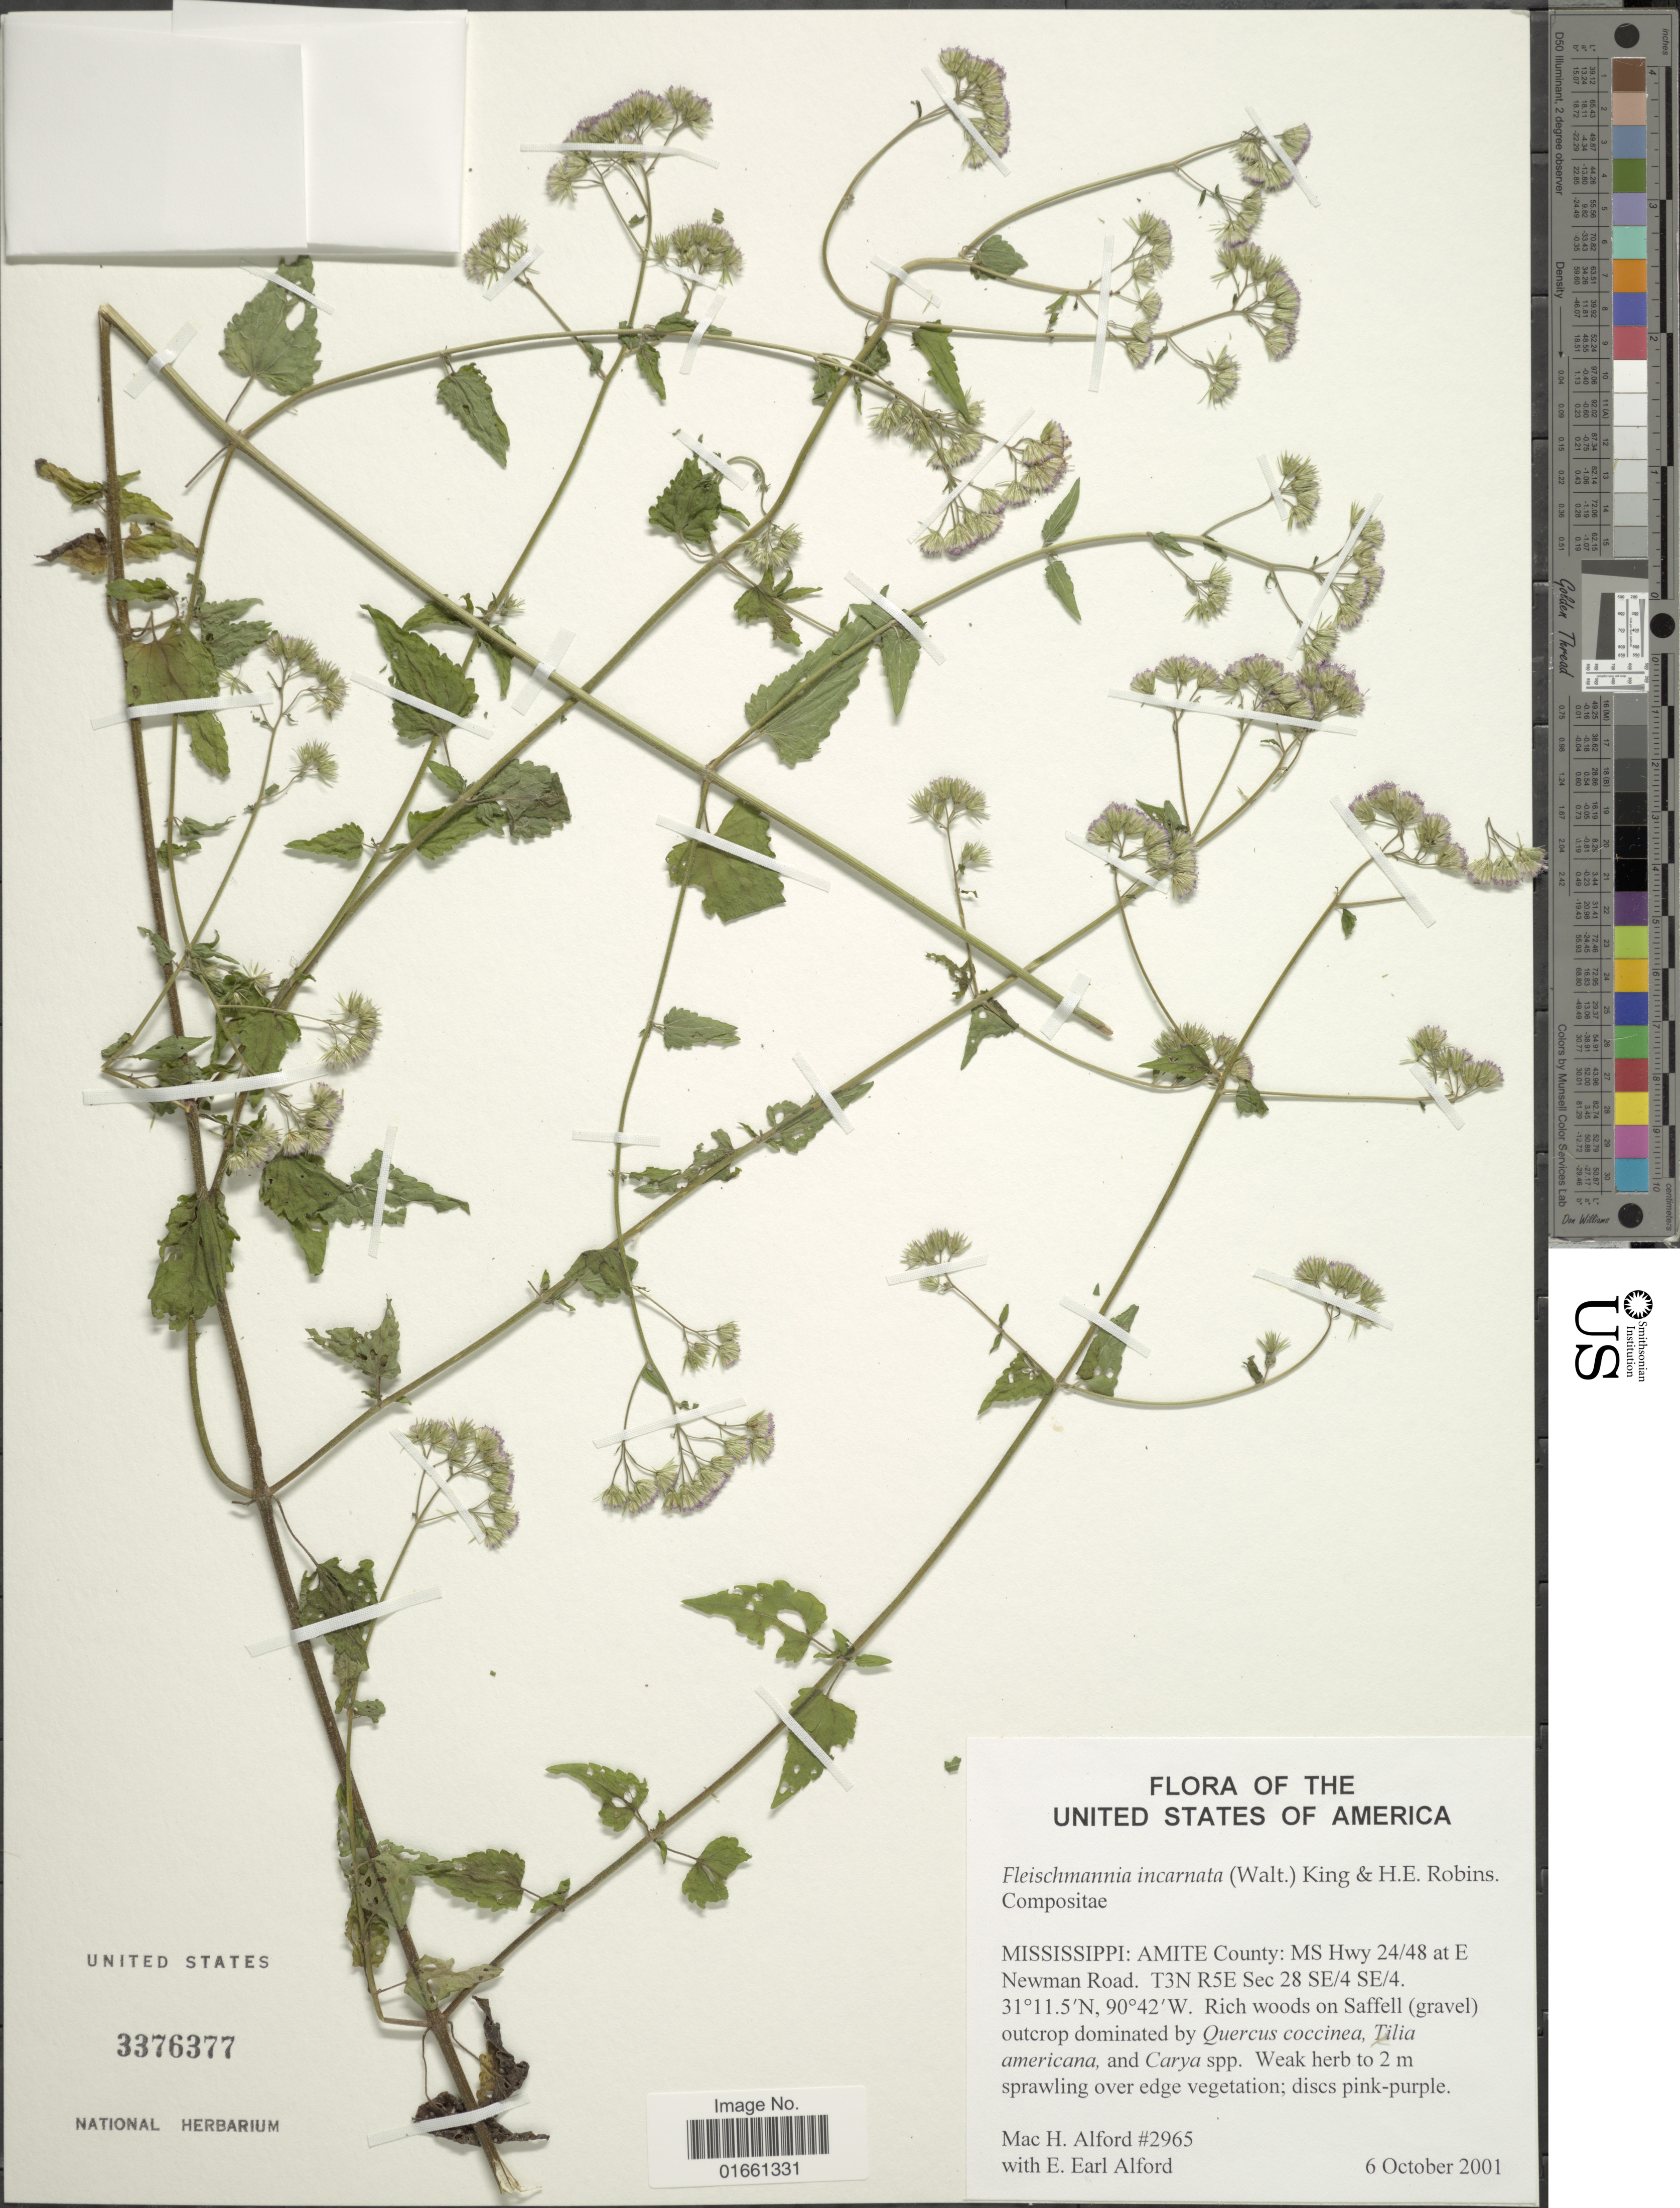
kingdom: Plantae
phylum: Tracheophyta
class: Magnoliopsida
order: Asterales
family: Asteraceae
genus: Fleischmannia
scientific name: Fleischmannia incarnata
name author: (Walter) R.M. King & H. Rob.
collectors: M. H. Alford & E. Alford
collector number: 2965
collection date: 2001-10-03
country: United States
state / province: Mississippi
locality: Amite County: Ms Hwy 24/48 at E Newman Road, T3N R5E sec 28 SE/4 SE/4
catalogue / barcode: US 3376377